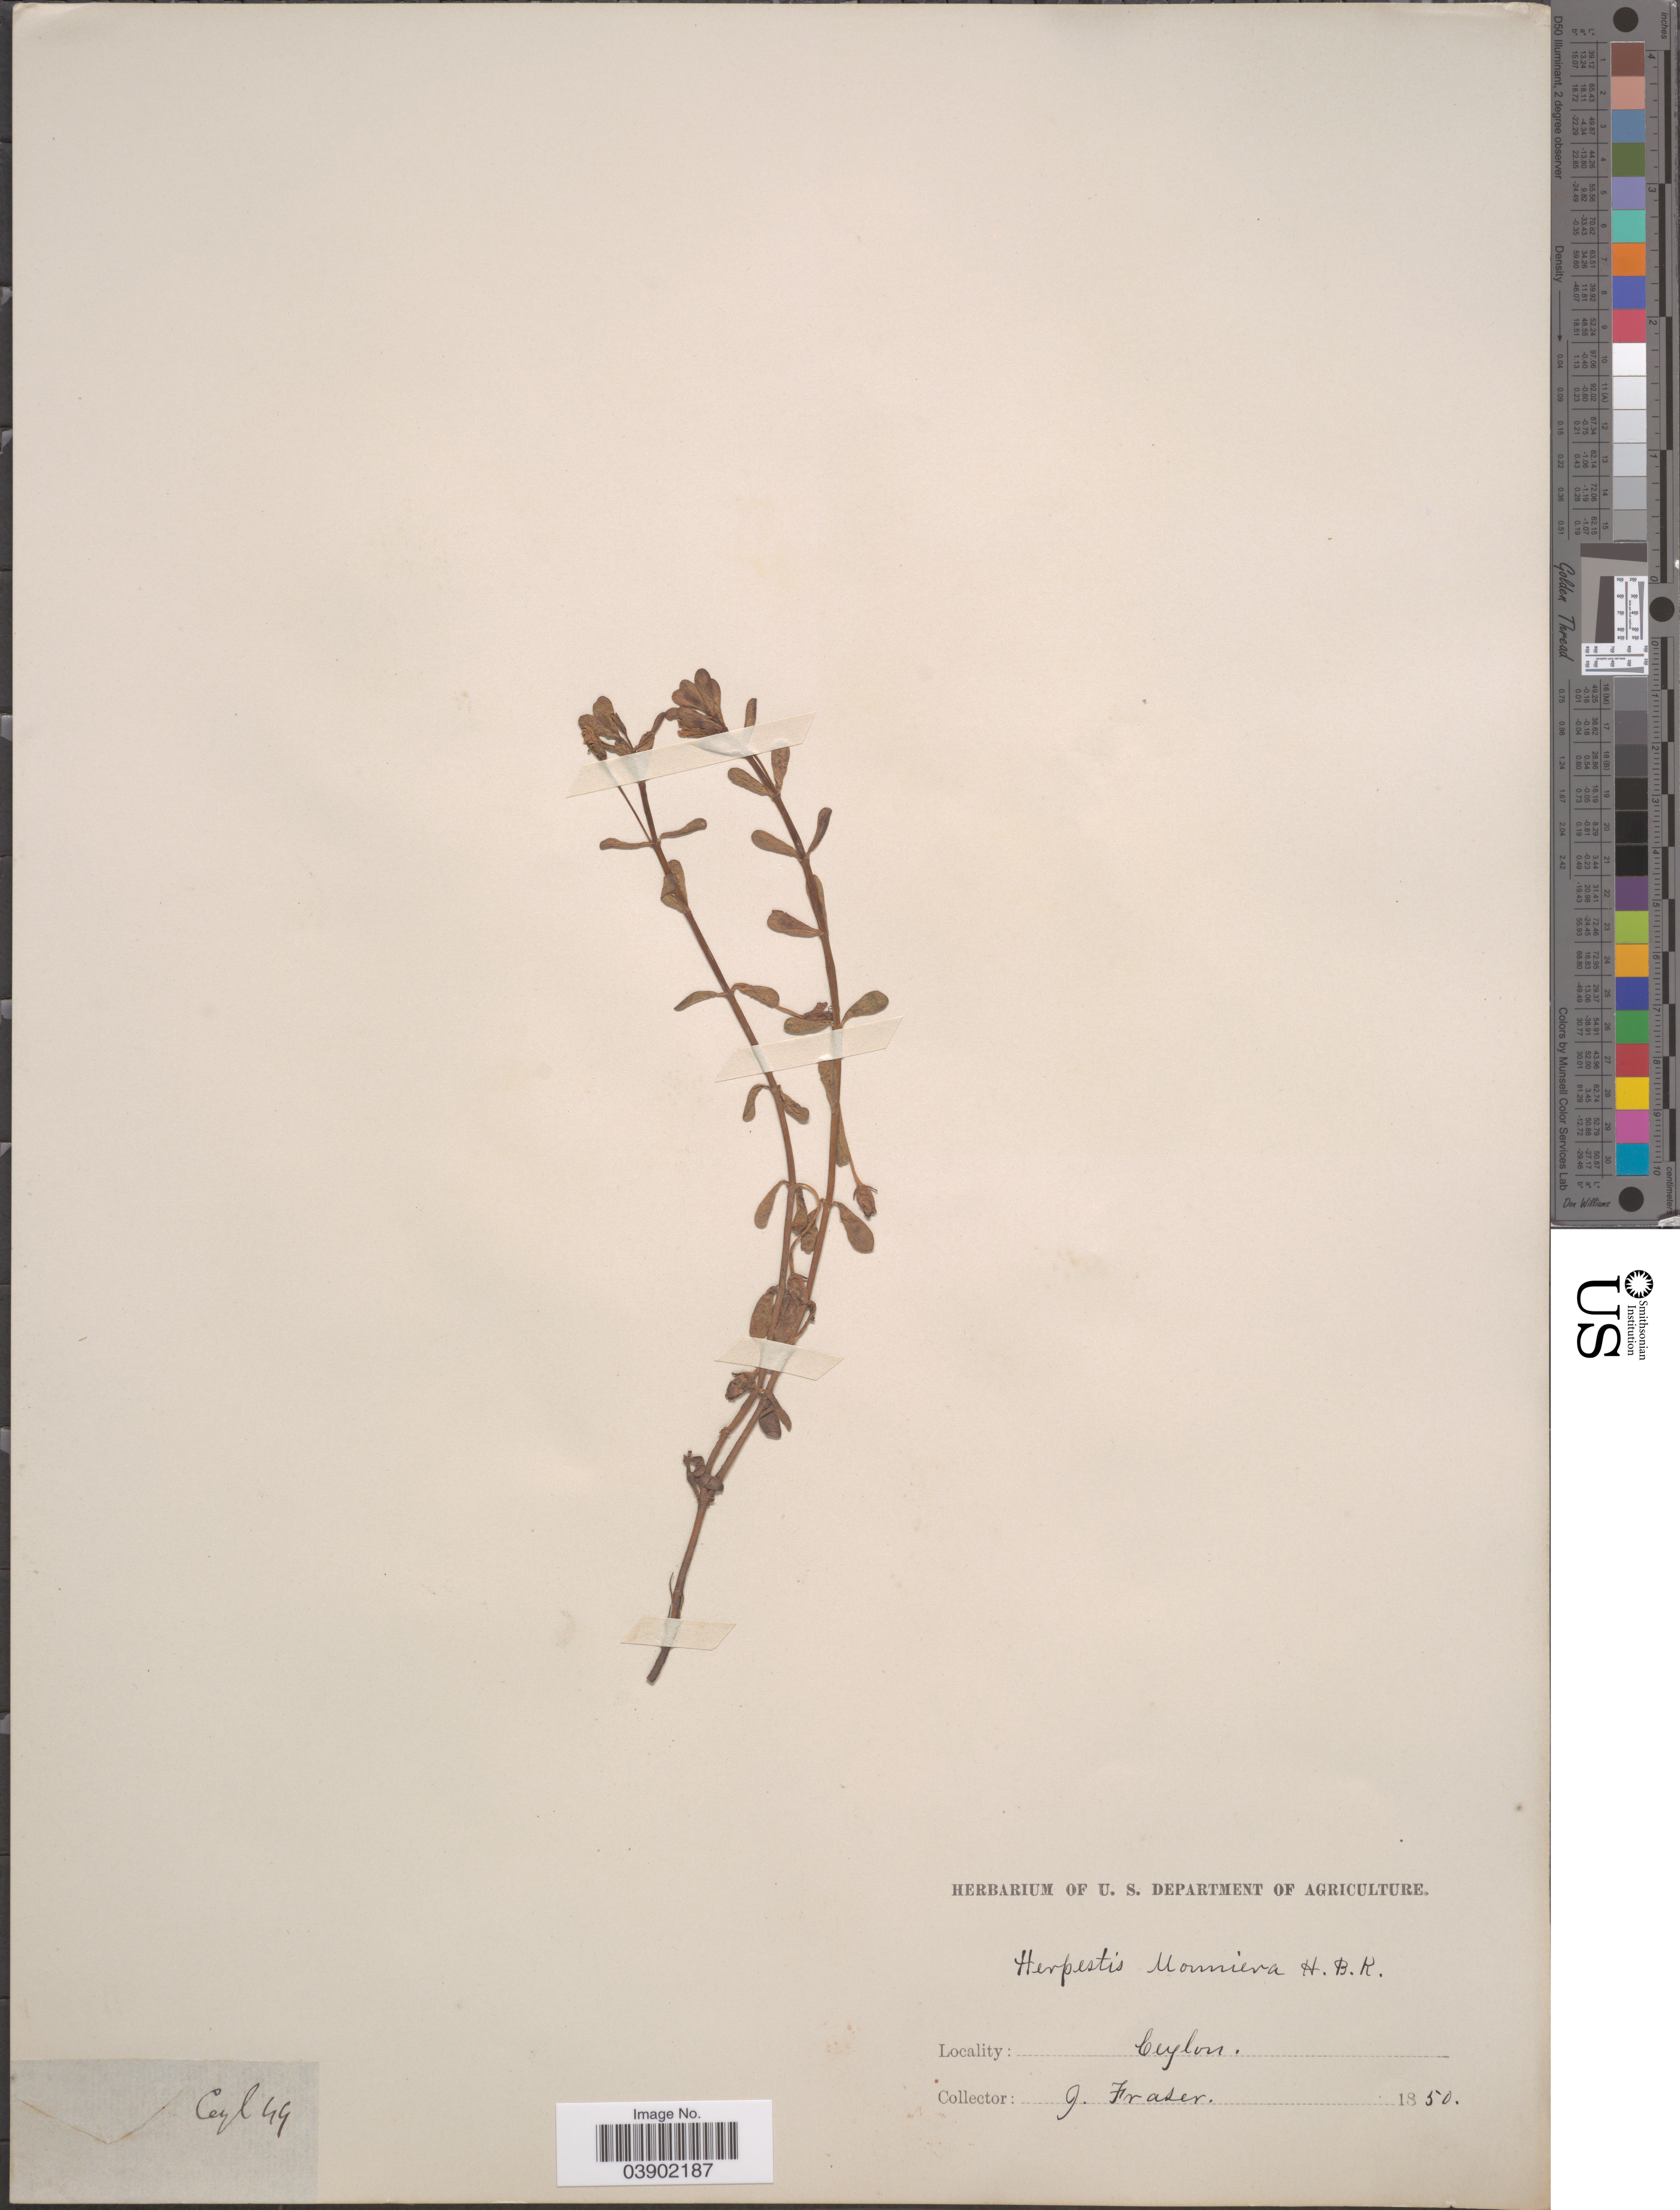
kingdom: Plantae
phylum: Tracheophyta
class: Magnoliopsida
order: Lamiales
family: Plantaginaceae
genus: Bacopa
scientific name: Bacopa monnieri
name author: (L.) Wettst.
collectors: J. Fraser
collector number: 44*?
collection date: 1850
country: Sri Lanka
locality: Ceylon.